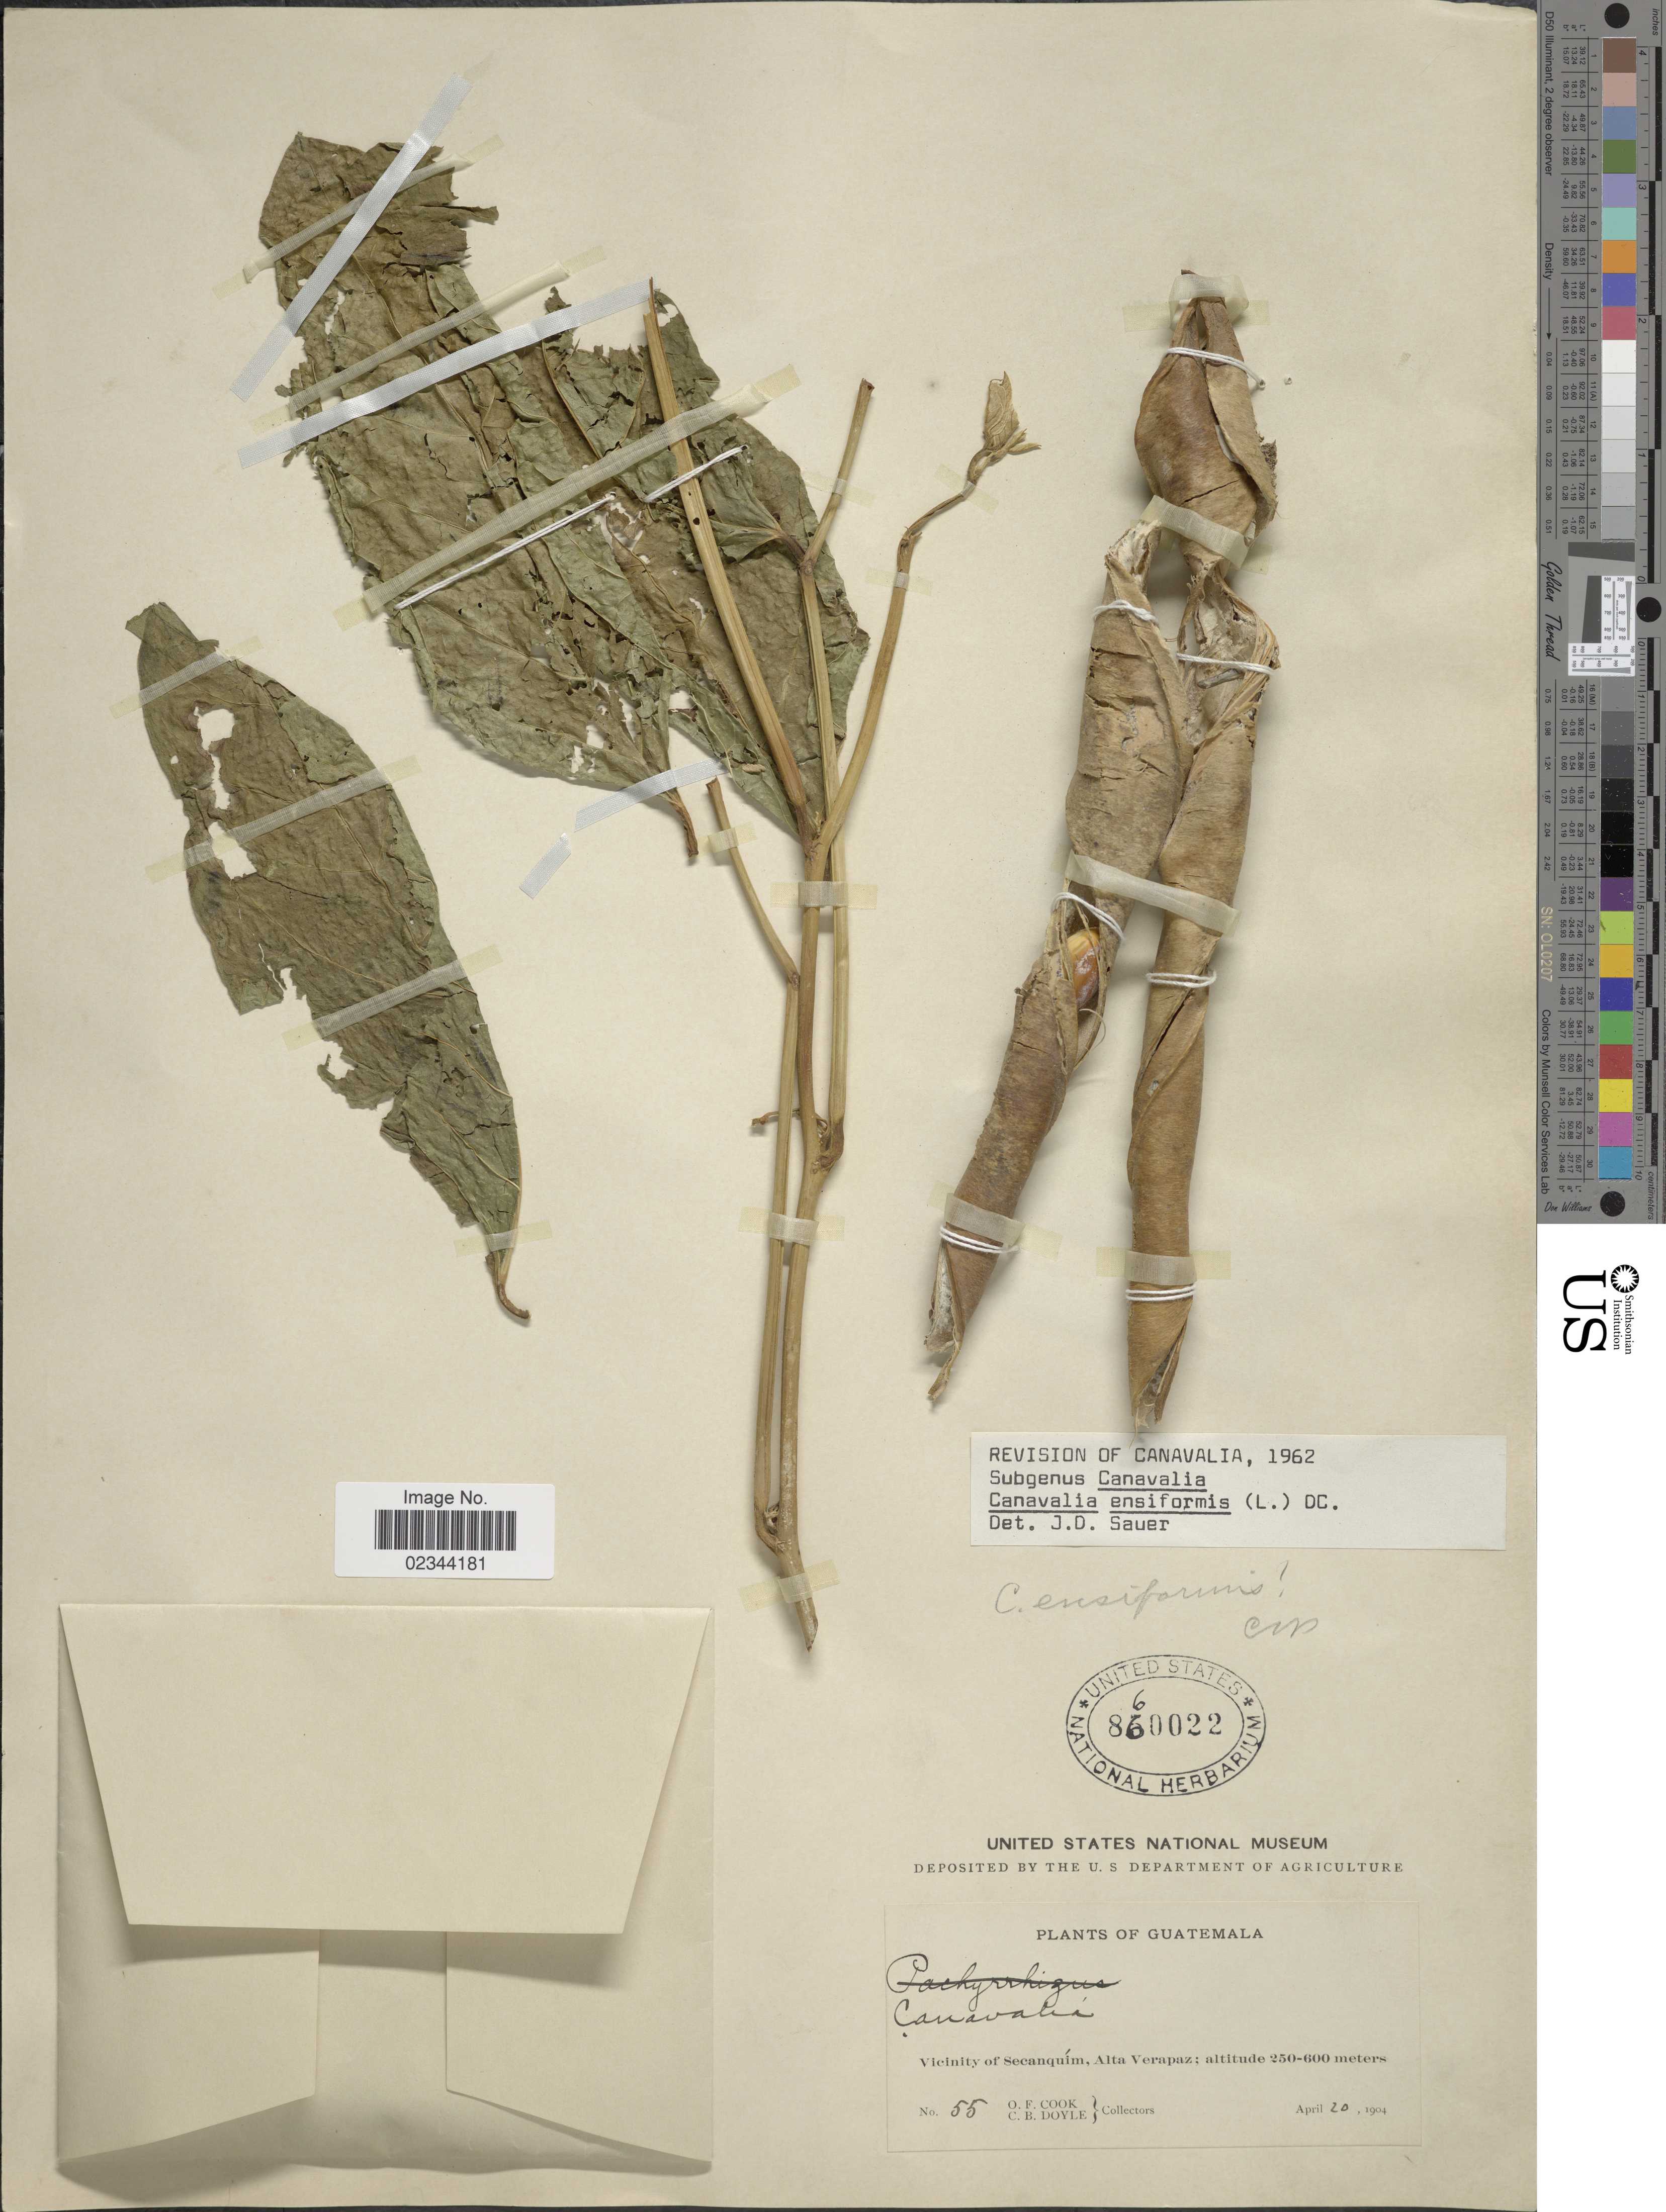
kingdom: Plantae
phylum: Tracheophyta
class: Magnoliopsida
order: Fabales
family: Fabaceae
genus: Canavalia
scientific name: Canavalia ensiformis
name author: (L.) DC.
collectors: O. F. Cook & C. Doyle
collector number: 55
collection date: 1904-04-20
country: Guatemala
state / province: Alta Verapaz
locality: Vicinity of Secanquim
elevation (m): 250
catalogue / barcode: US 860022